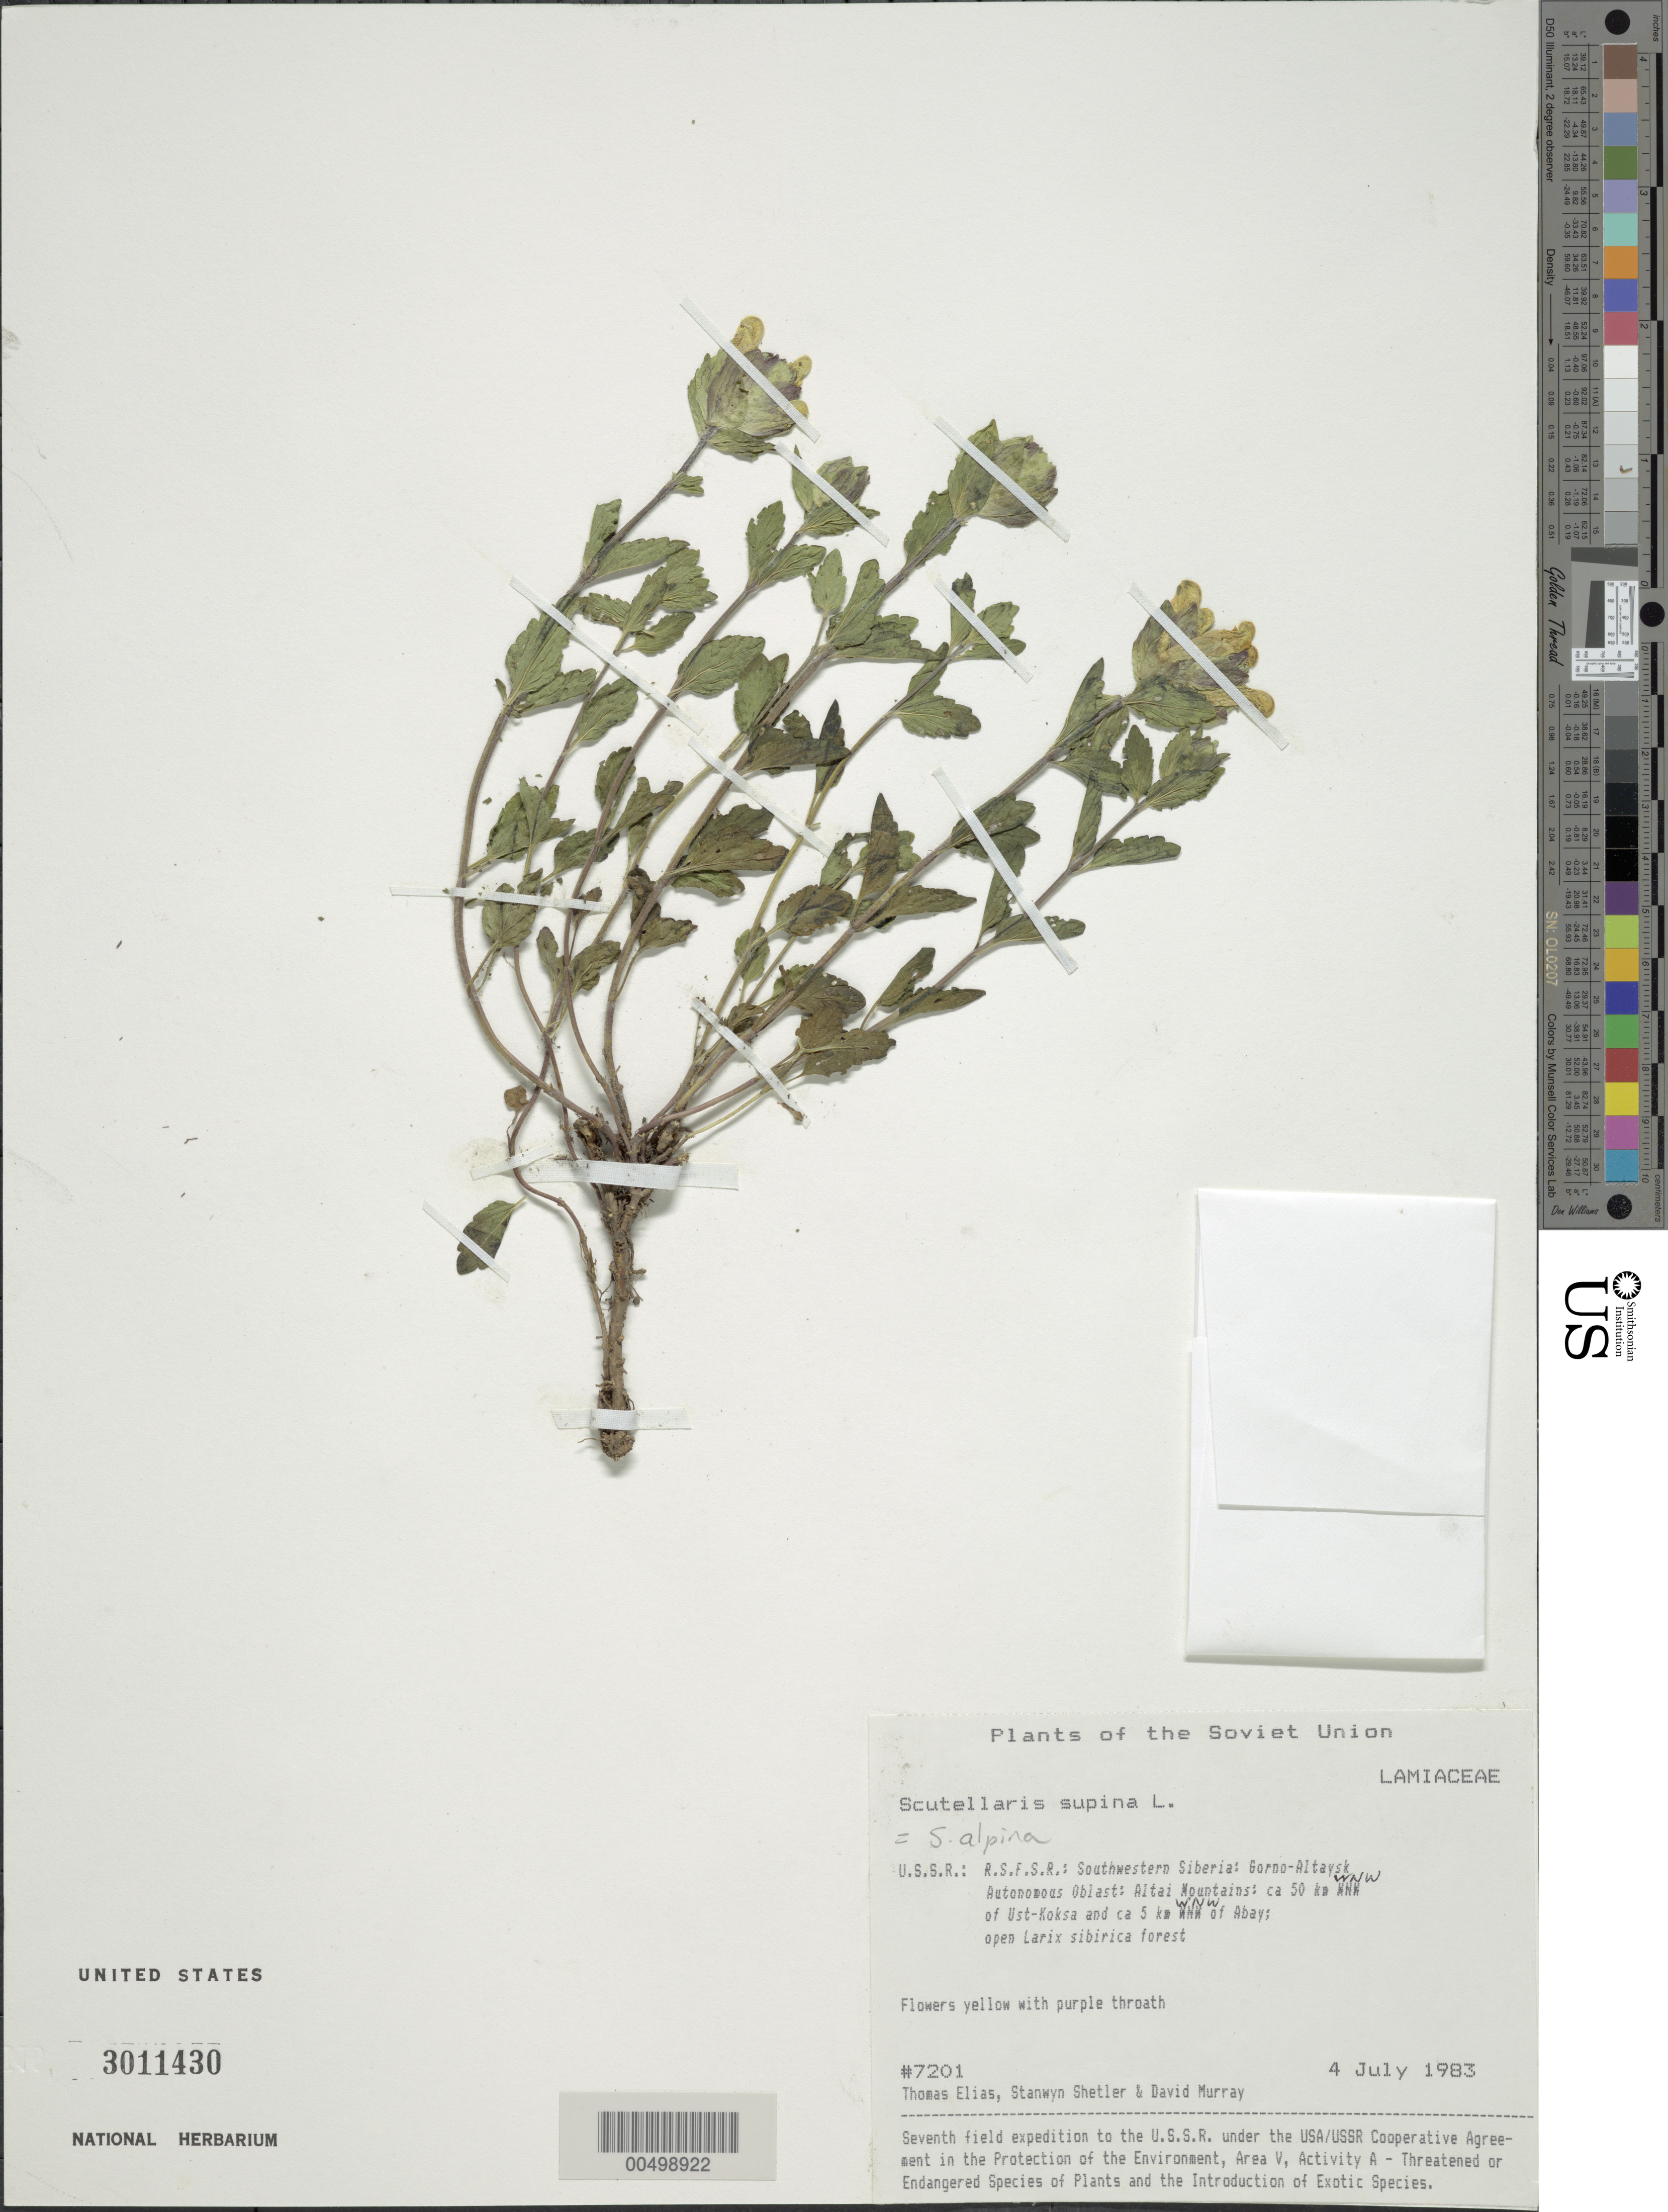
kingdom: Plantae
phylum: Tracheophyta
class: Magnoliopsida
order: Lamiales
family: Lamiaceae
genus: Scutellaria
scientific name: Scutellaria supina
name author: L.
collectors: T. Elias, S. Shetler & D. F. Murray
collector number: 7201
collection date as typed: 04 Jul 1983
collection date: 1983-07-04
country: Russian Federation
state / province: Altai Republic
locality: Altai Mountains, ca. 50 km WNW of Ust-Koksa and ca. 5 km WNW of Abay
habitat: open Larix sibirica forest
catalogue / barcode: US 3011430